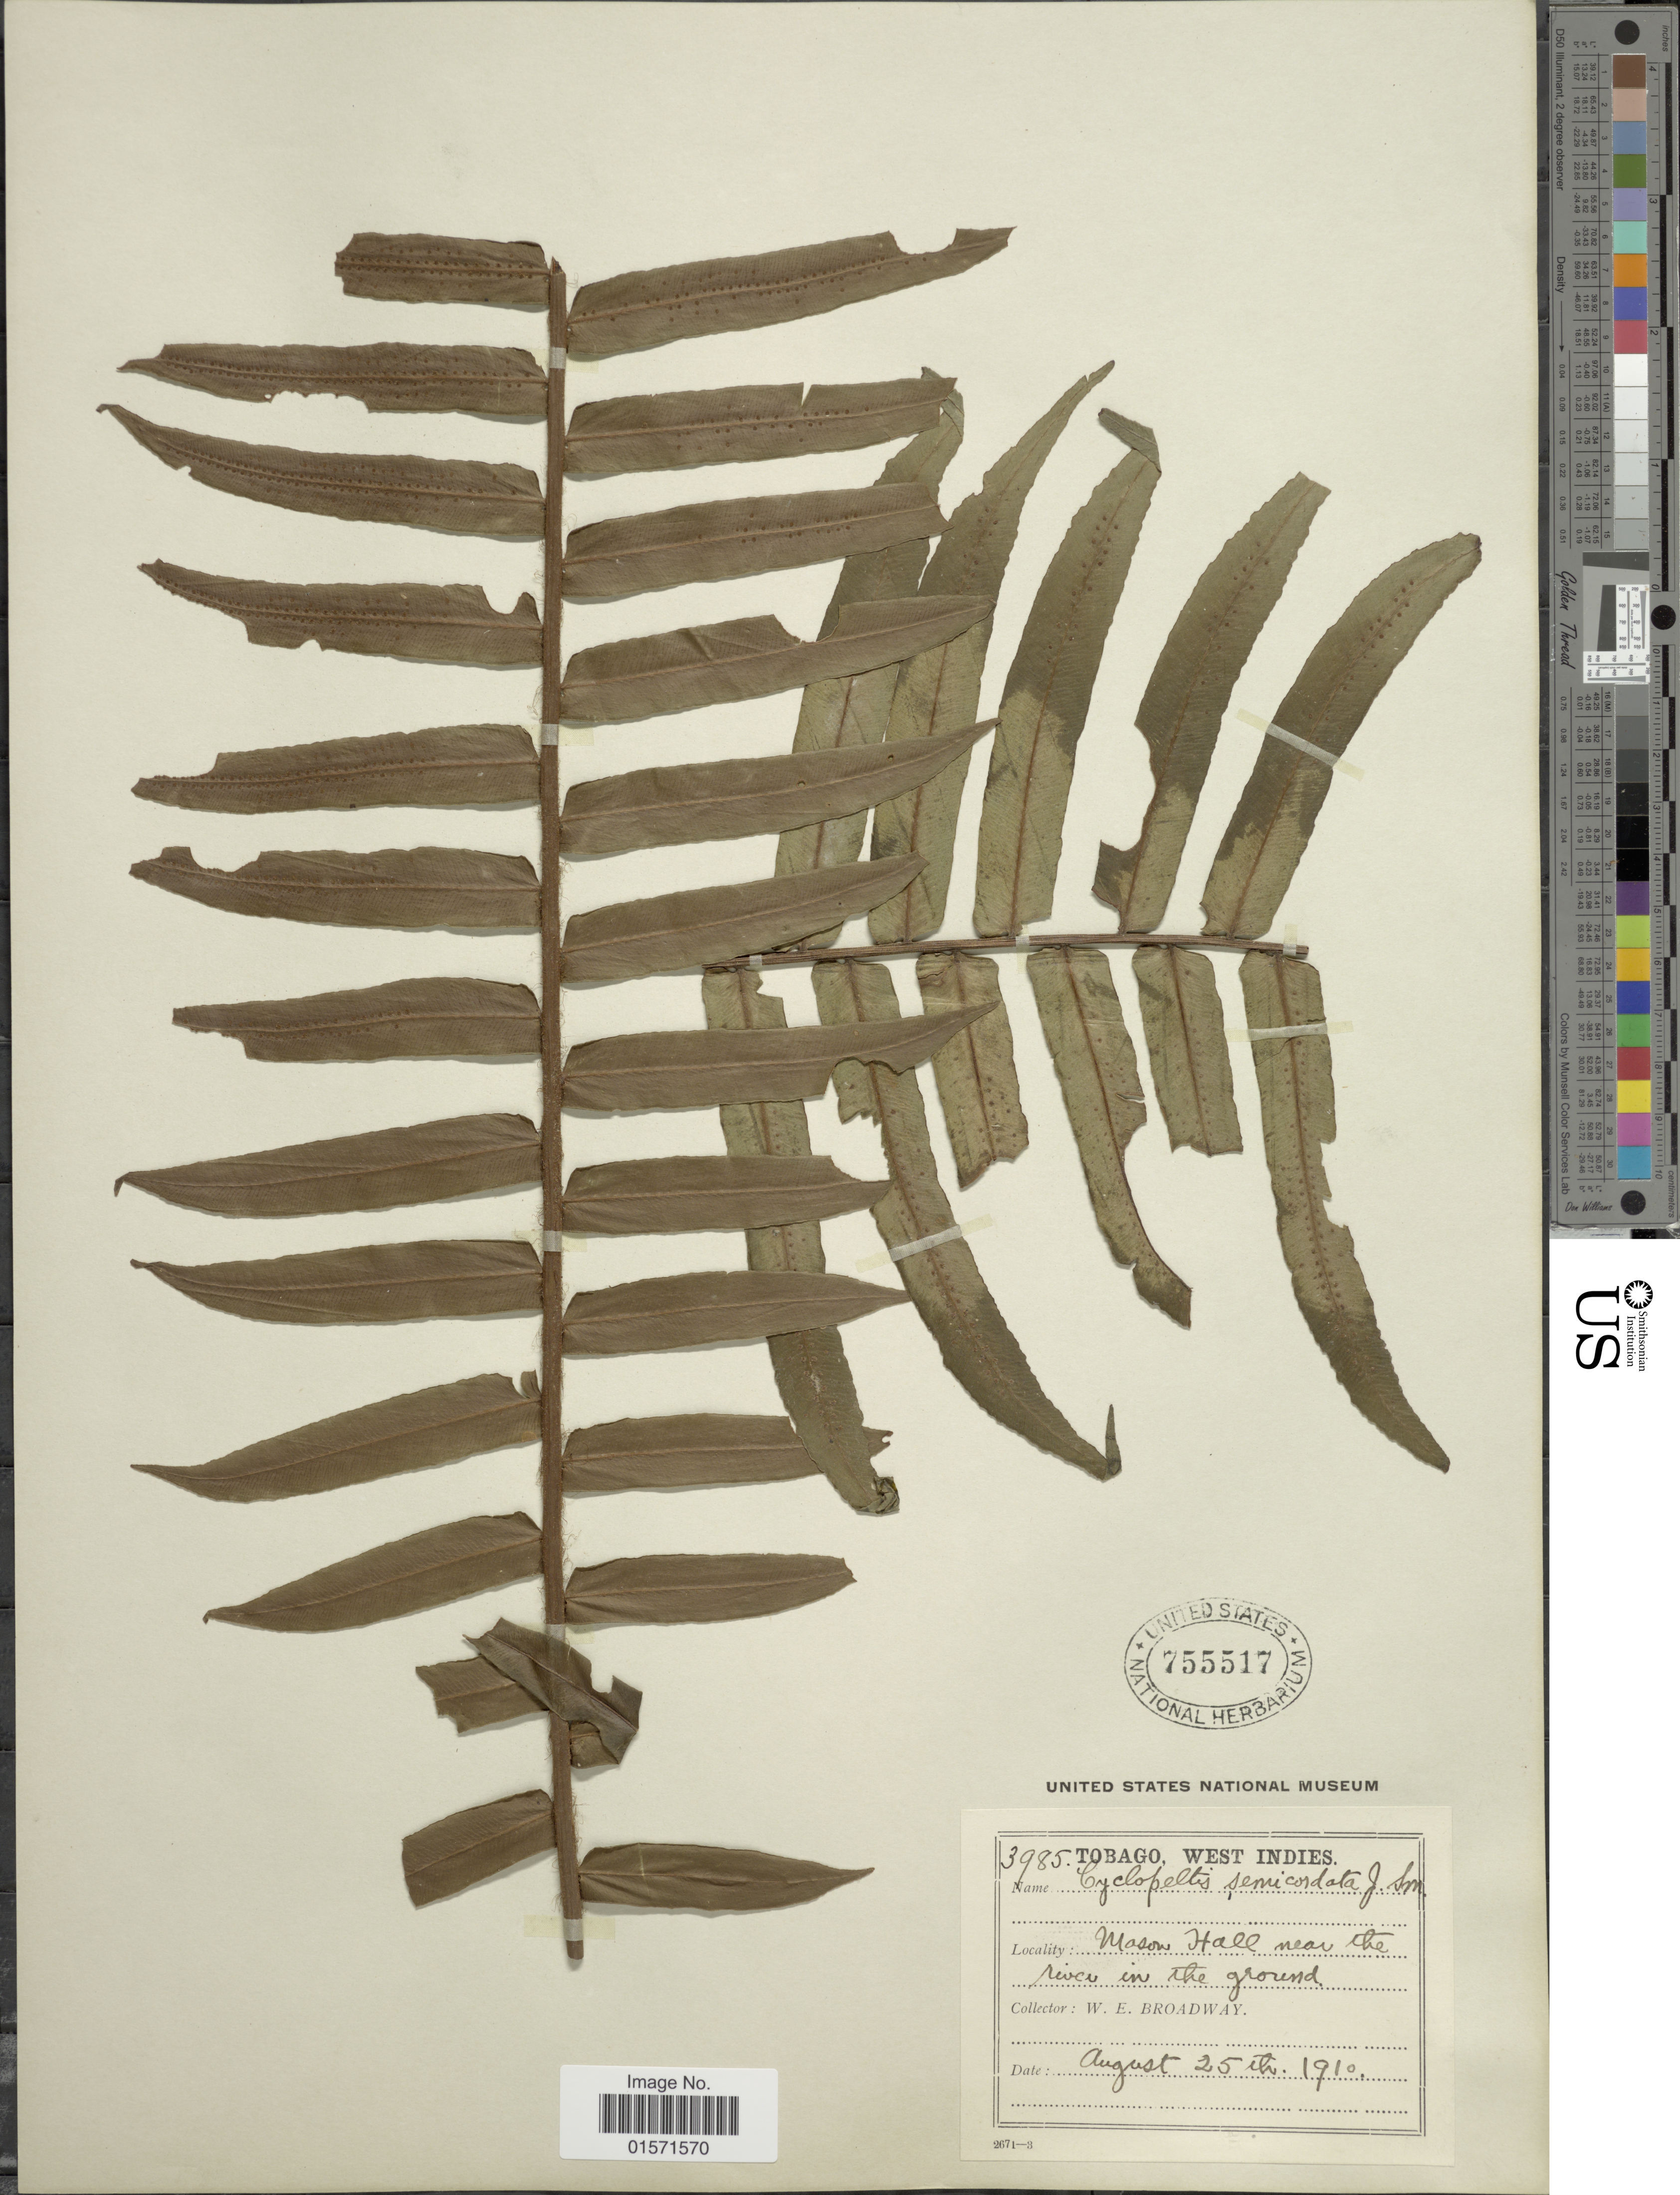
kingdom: Plantae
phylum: Tracheophyta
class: Polypodiopsida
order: Polypodiales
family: Lomariopsidaceae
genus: Cyclopeltis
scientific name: Cyclopeltis semicordata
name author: (Sw.) J. Sm.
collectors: W. E. Broadway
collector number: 3985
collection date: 1910-08-25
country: Trinidad and Tobago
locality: Tobago, West Indies. Mason Hall near the river in the ground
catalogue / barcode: US 755517